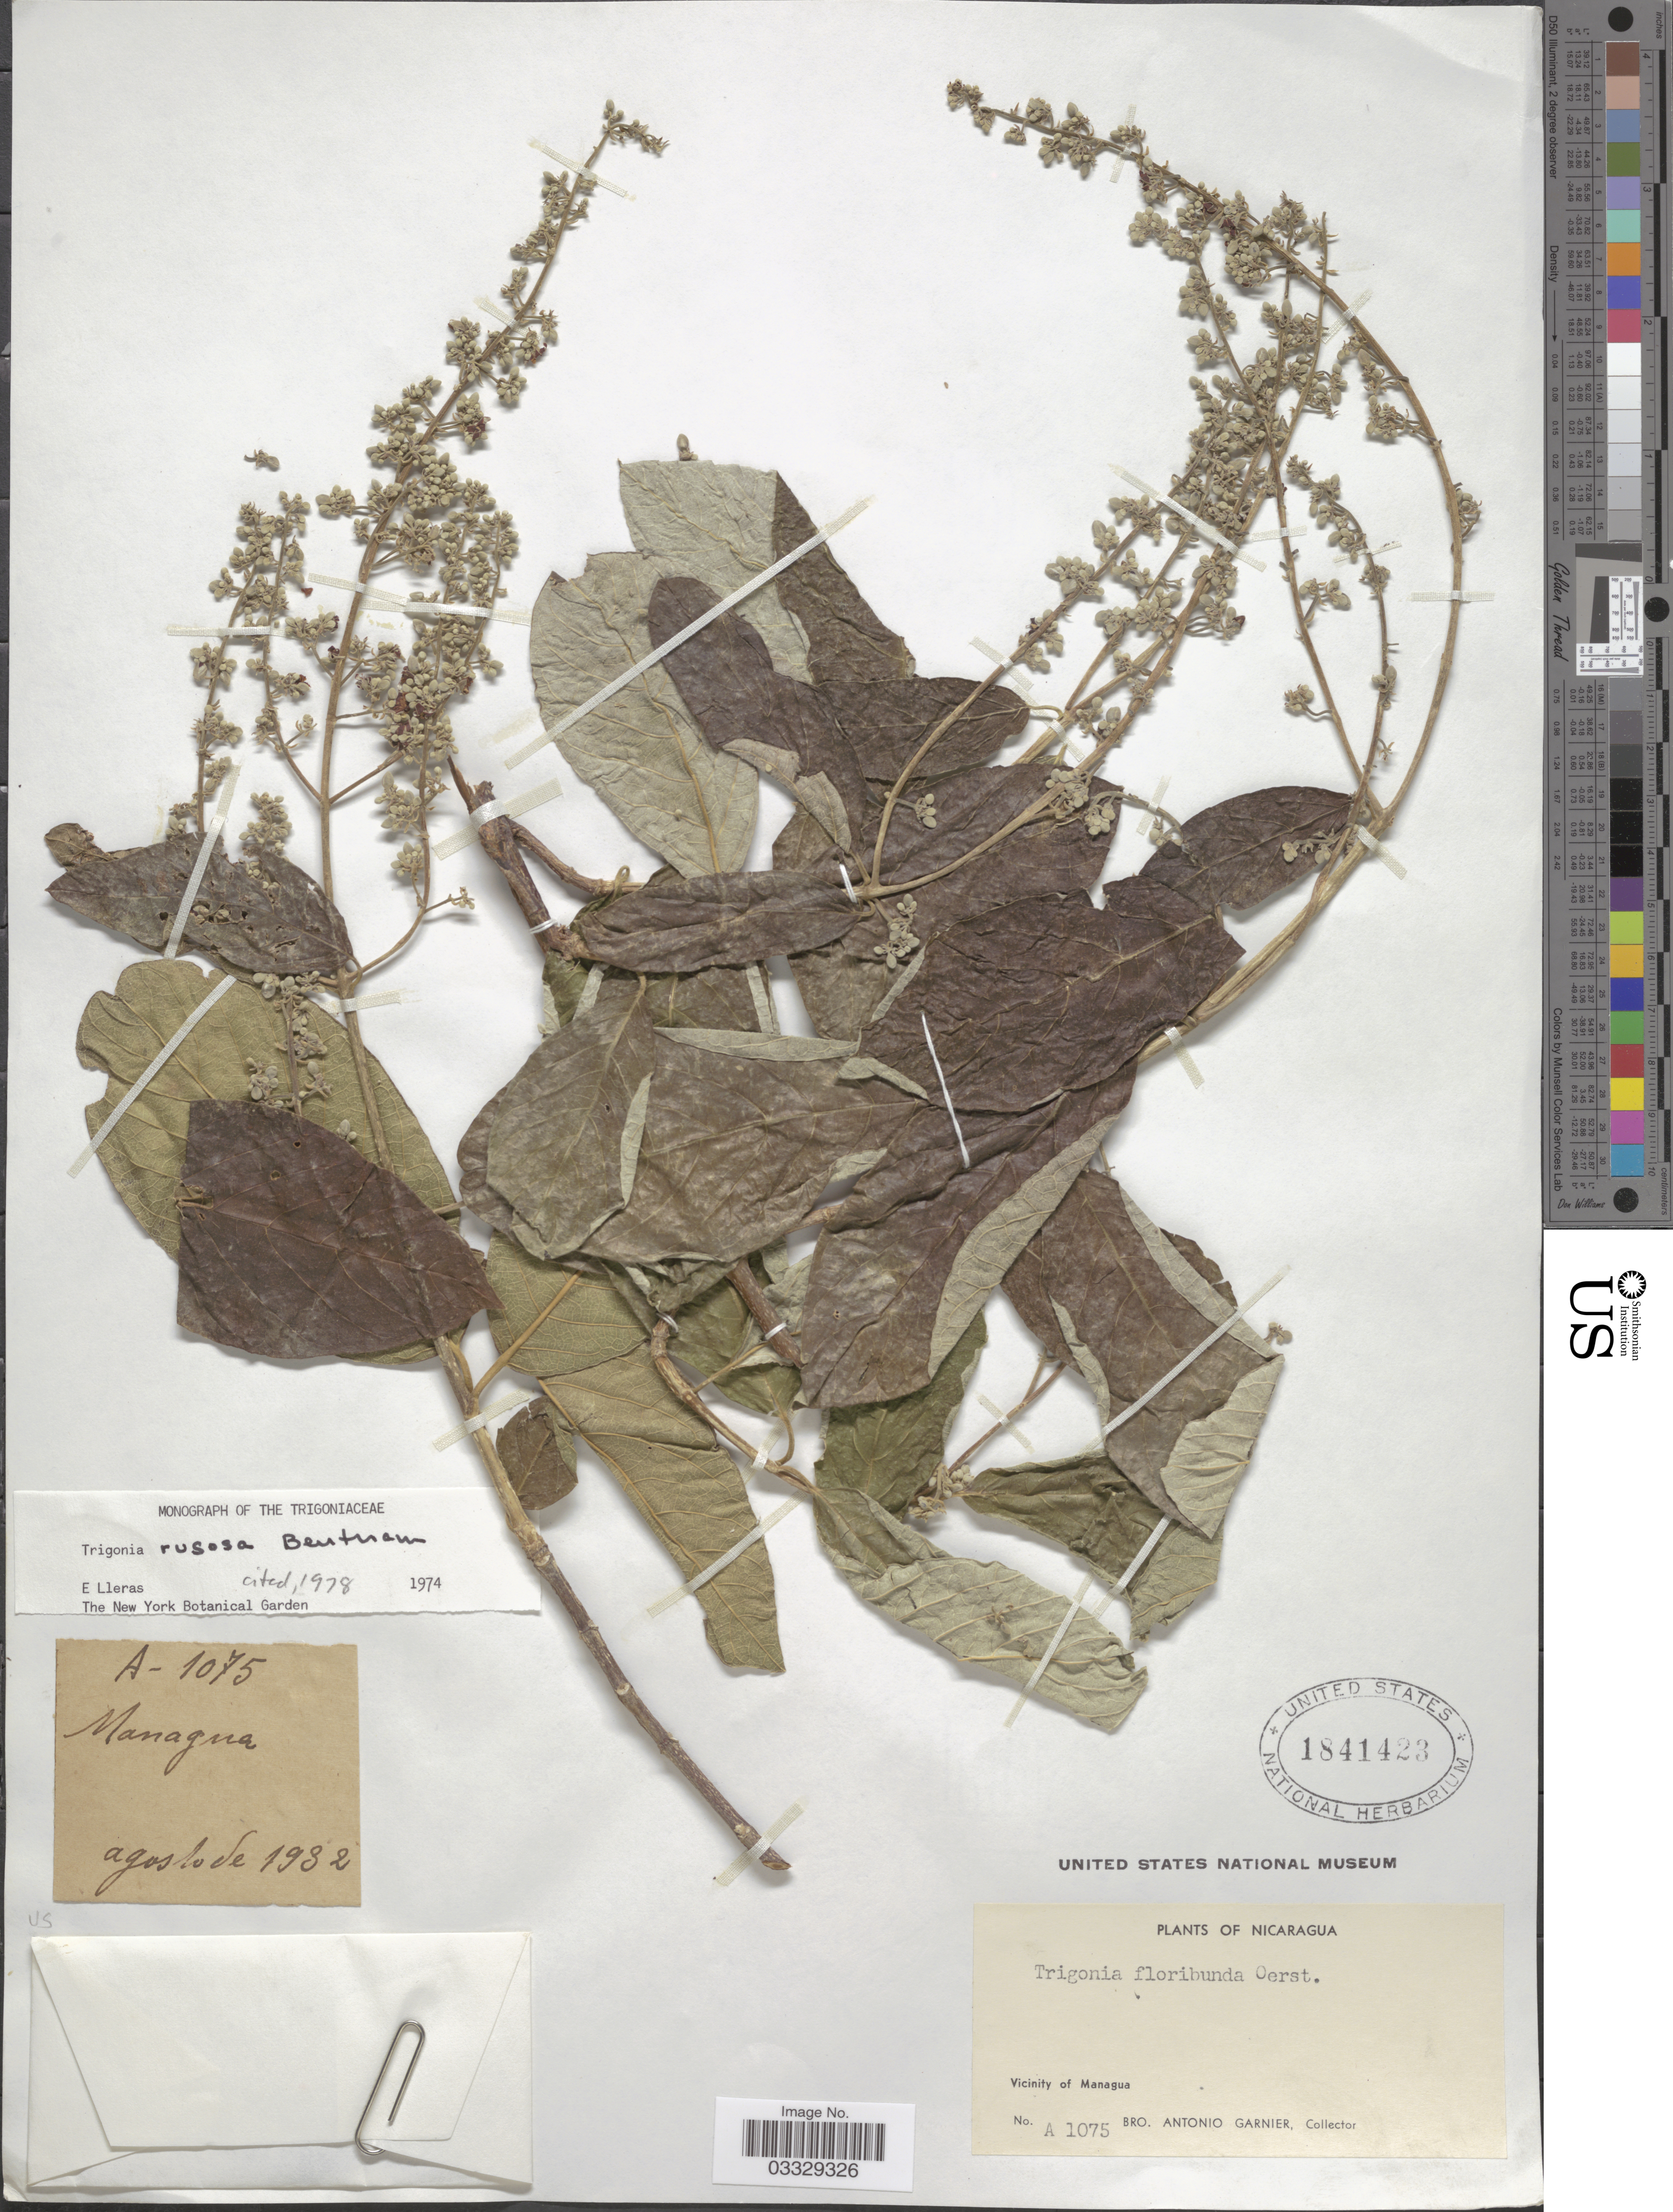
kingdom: Plantae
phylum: Tracheophyta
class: Magnoliopsida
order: Malpighiales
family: Trigoniaceae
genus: Trigonia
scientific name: Trigonia rugosa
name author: Benth.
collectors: Bro. A. Garnier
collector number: A 1075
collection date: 1932-08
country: Nicaragua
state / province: Managua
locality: Vicinity of Managua.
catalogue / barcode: US 1841423